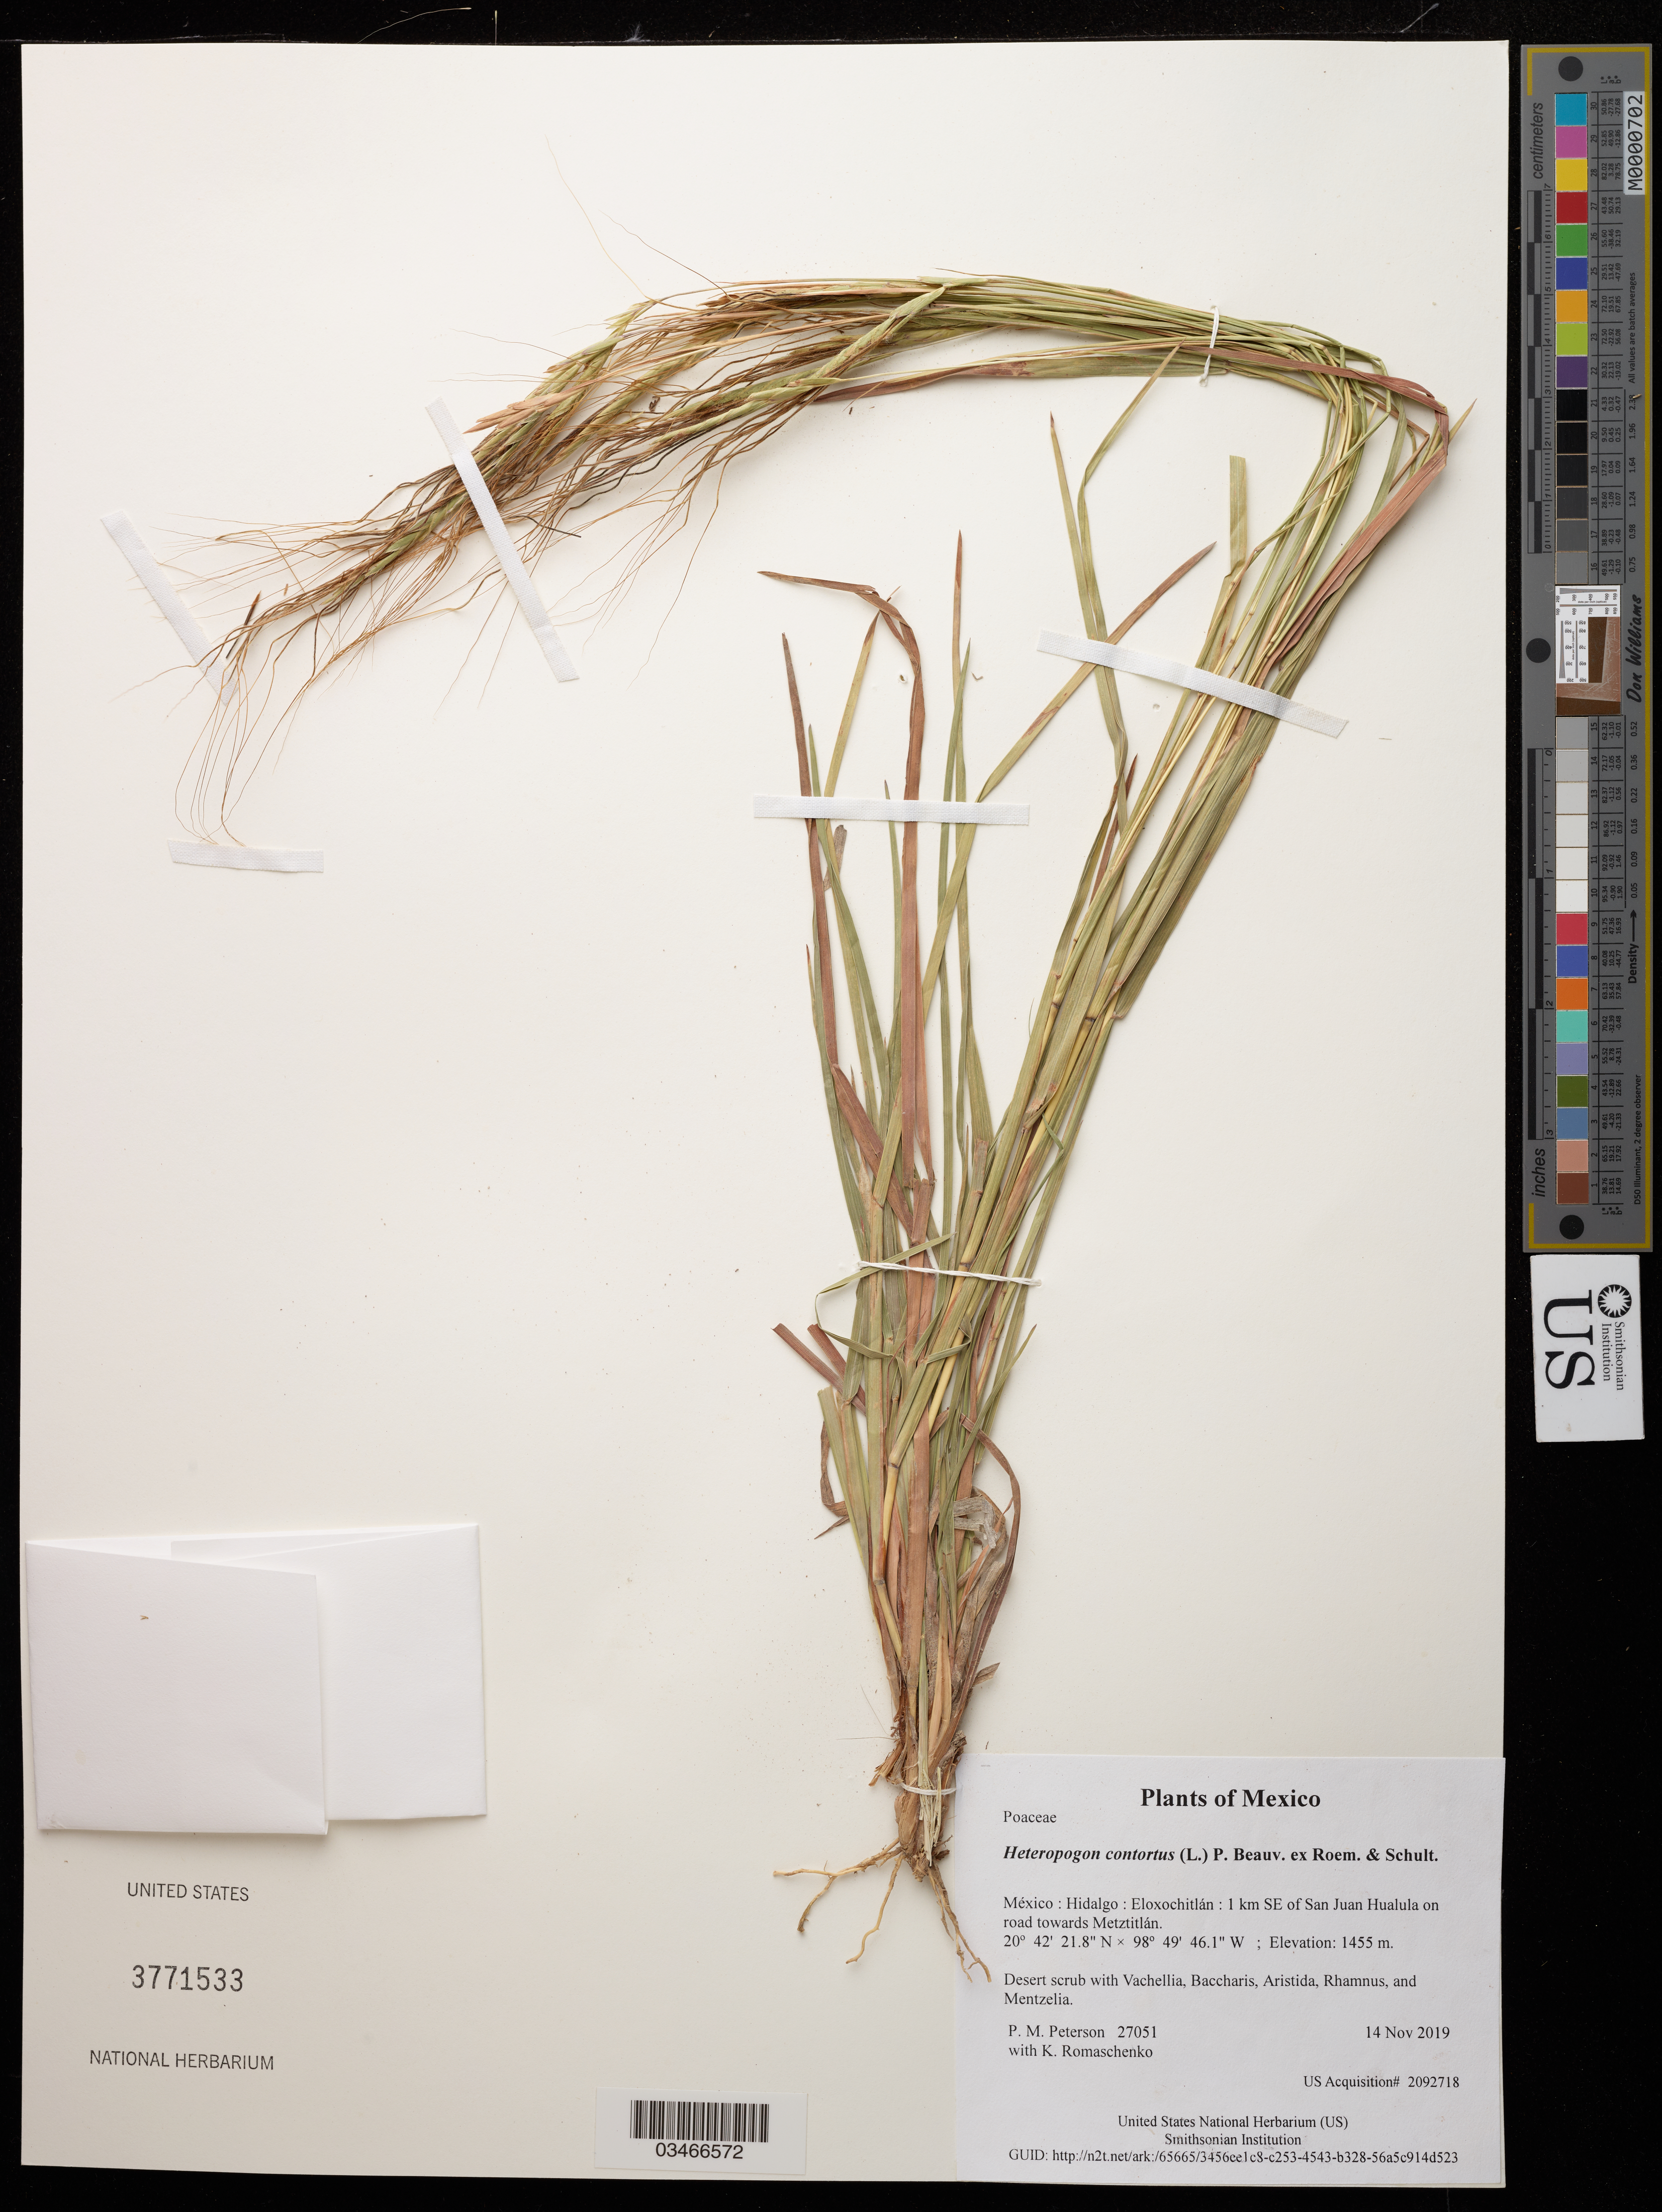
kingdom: Plantae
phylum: Tracheophyta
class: Liliopsida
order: Poales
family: Poaceae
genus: Heteropogon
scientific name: Heteropogon contortus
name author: (L.) P. Beauv. ex Roem. & Schult.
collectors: P. M. Peterson & K. Romaschenko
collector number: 27051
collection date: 2019-11-14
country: México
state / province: Hidalgo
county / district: Eloxochitlán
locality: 1 km SE of San Juan Hualula on road towards Metztitlán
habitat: Desert scrub with Vachellia, Baccharis, Aristida, Rhamnus, and Mentzelia.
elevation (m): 1455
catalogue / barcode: US 3771533